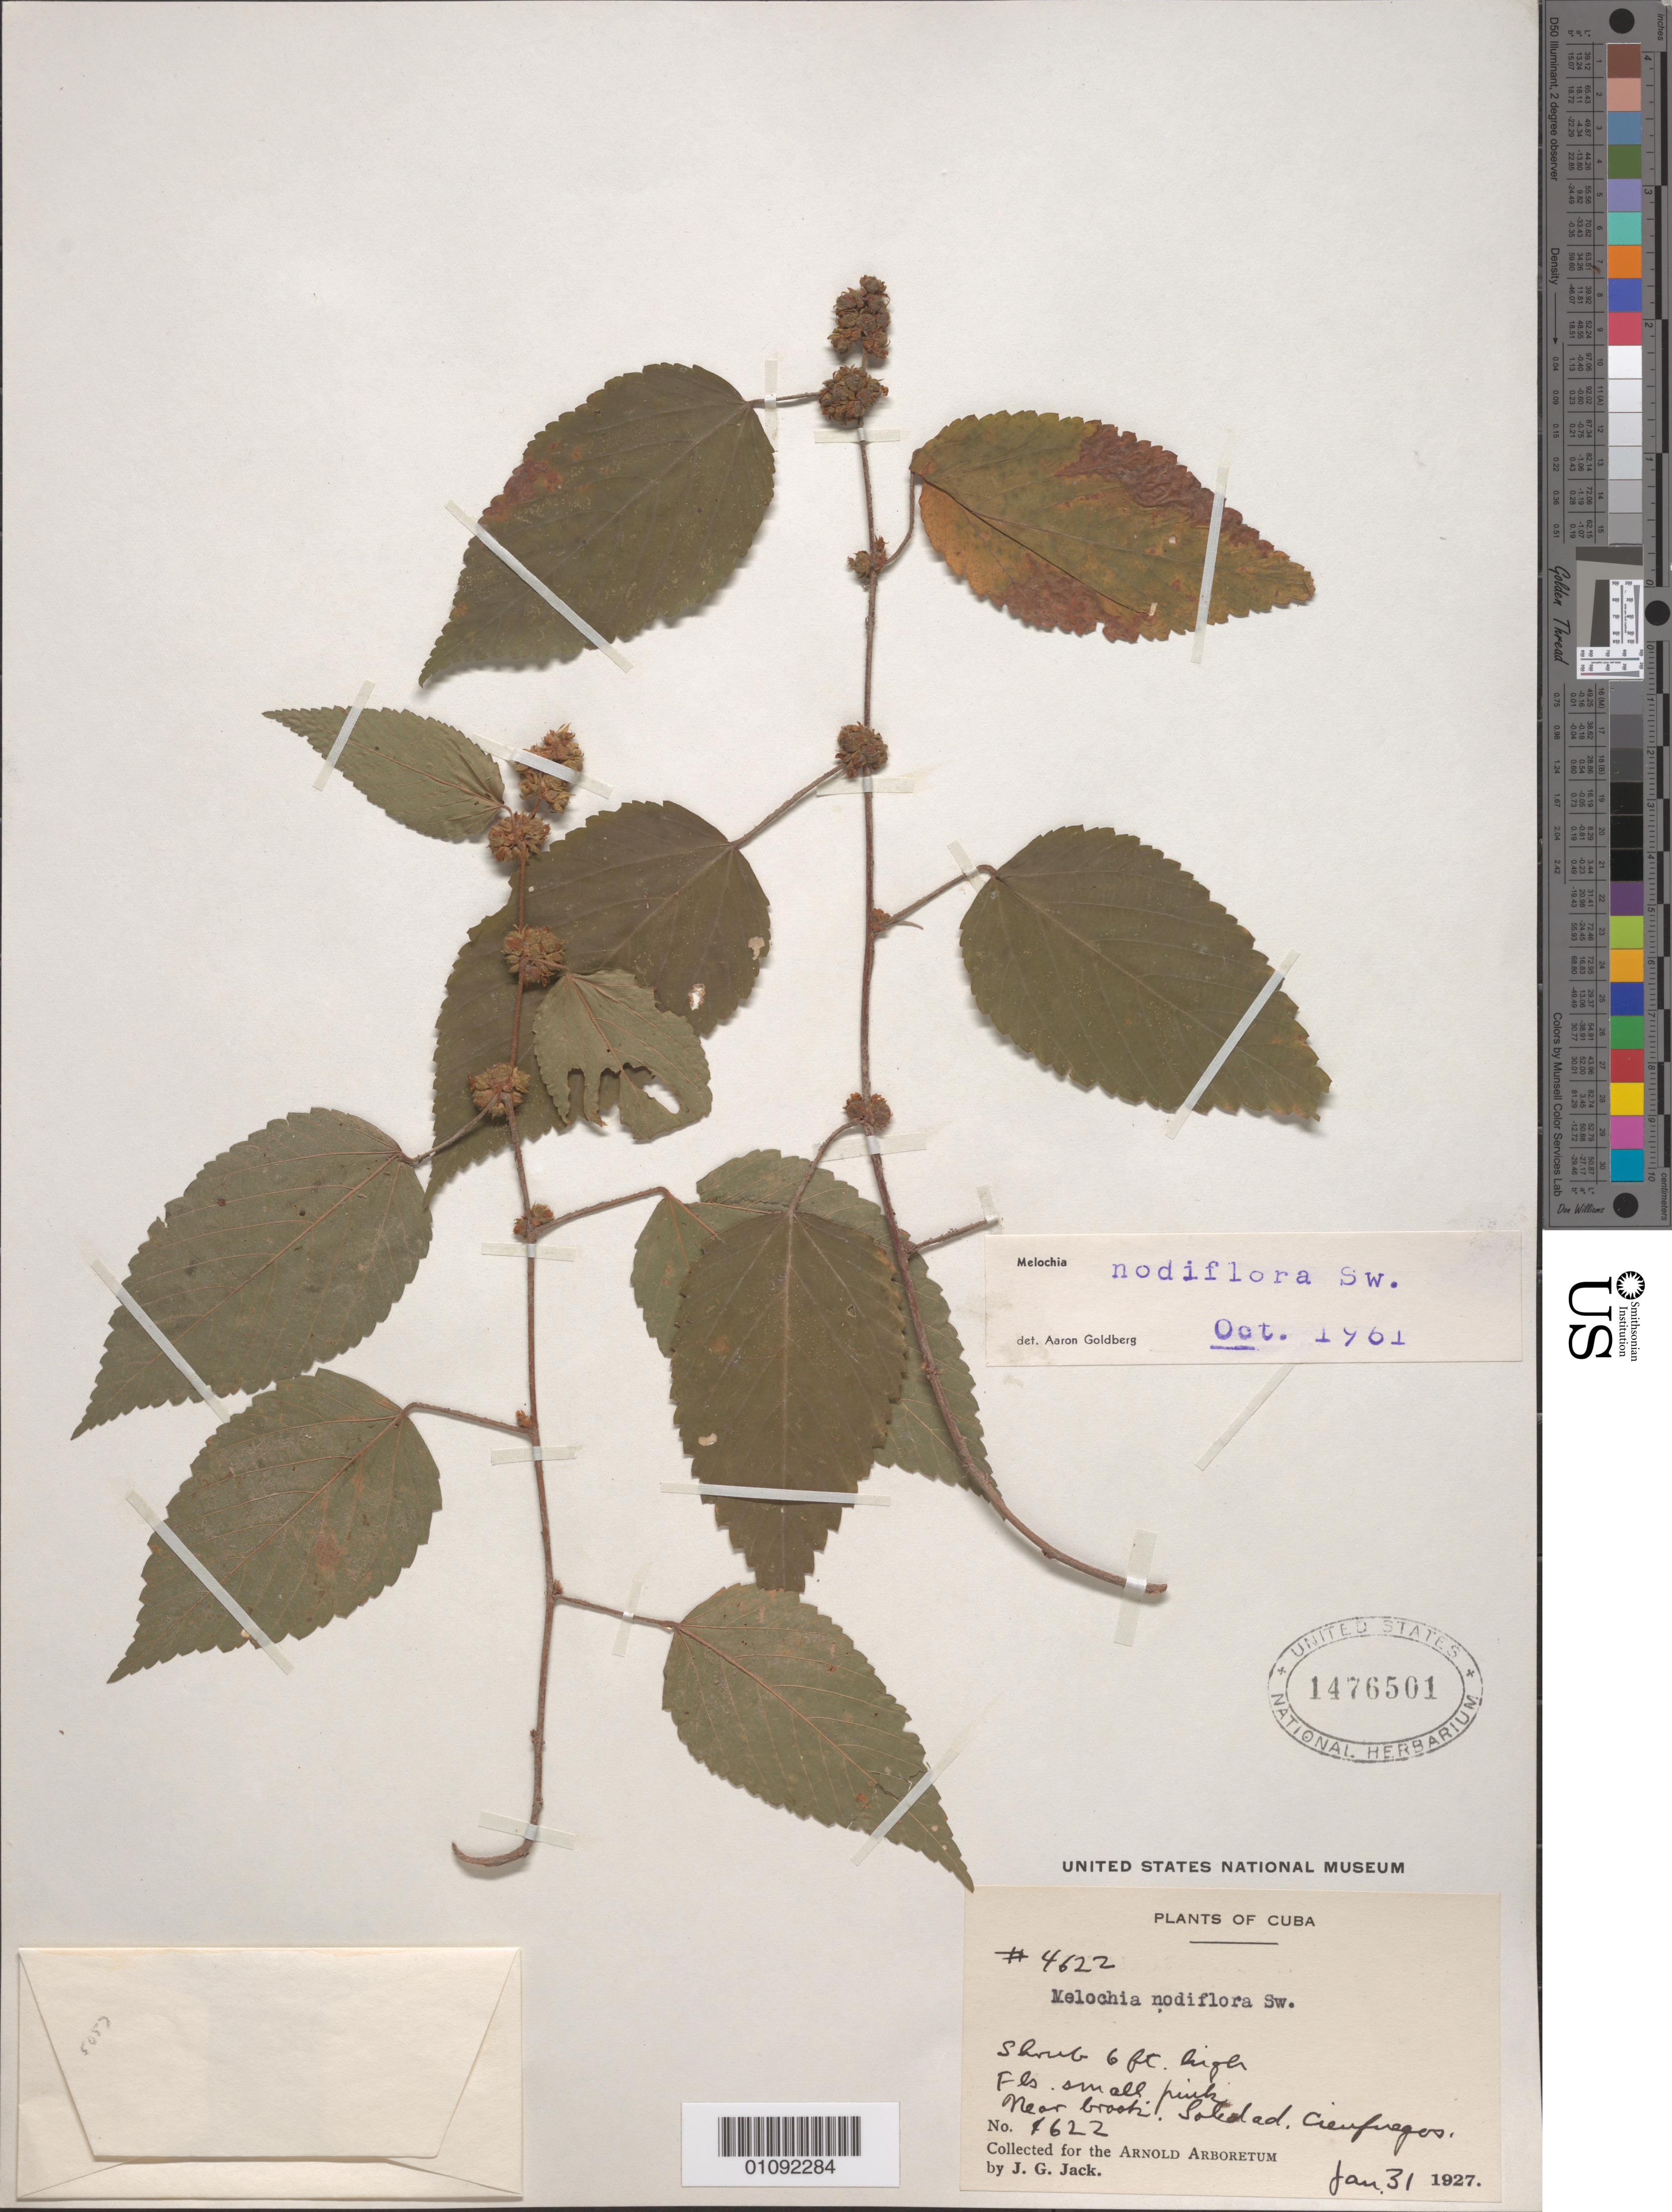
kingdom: Plantae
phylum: Tracheophyta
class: Magnoliopsida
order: Malvales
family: Malvaceae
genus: Melochia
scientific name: Melochia nodiflora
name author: Sw.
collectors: J. G. Jack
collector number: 4622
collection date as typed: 31 Jan 1927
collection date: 1927-01-31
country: Cuba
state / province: Cienfuegos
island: Cuba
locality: Near brook, Soledad, Cienfuegos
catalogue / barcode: US 1476501